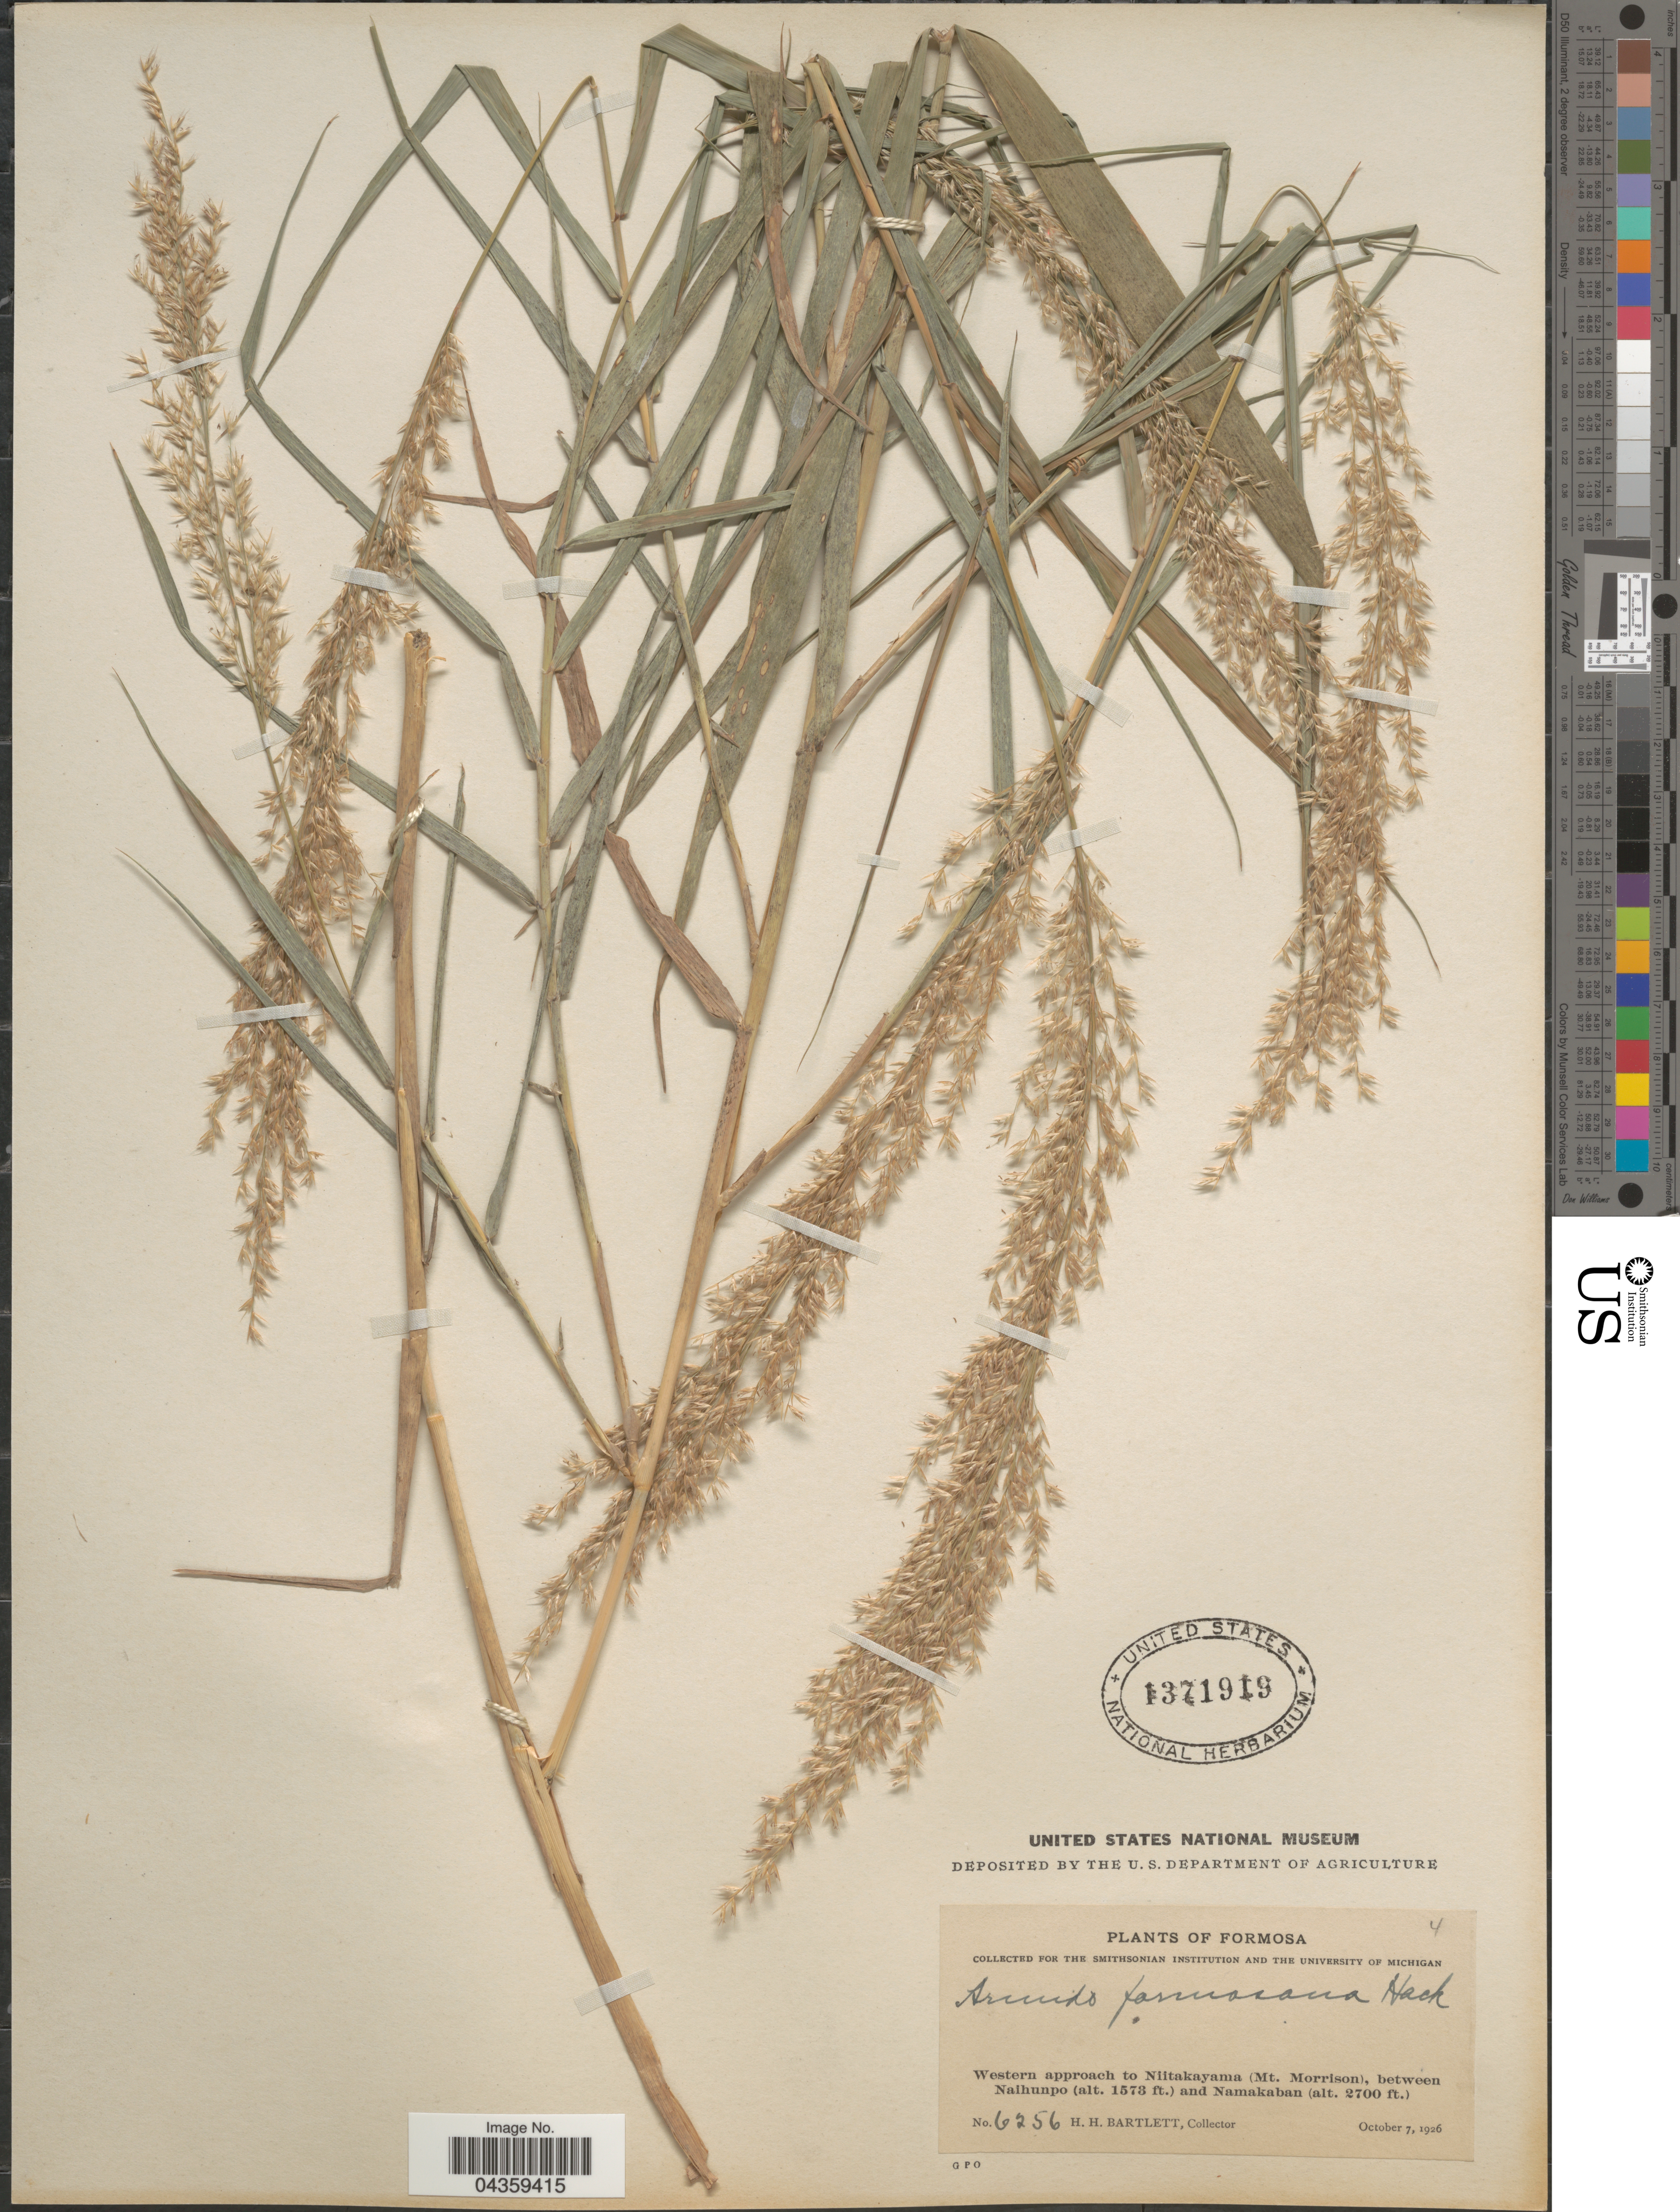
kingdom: Plantae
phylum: Tracheophyta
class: Liliopsida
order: Poales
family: Poaceae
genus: Arundo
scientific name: Arundo formosana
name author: Hack.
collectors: H. H. Bartlett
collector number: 6256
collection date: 1926-10-07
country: Taiwan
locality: Formosa. Western approach to Niitakayama (Mt. Morrison), between Naihunpo and Namakaban.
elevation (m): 479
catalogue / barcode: US 1371919